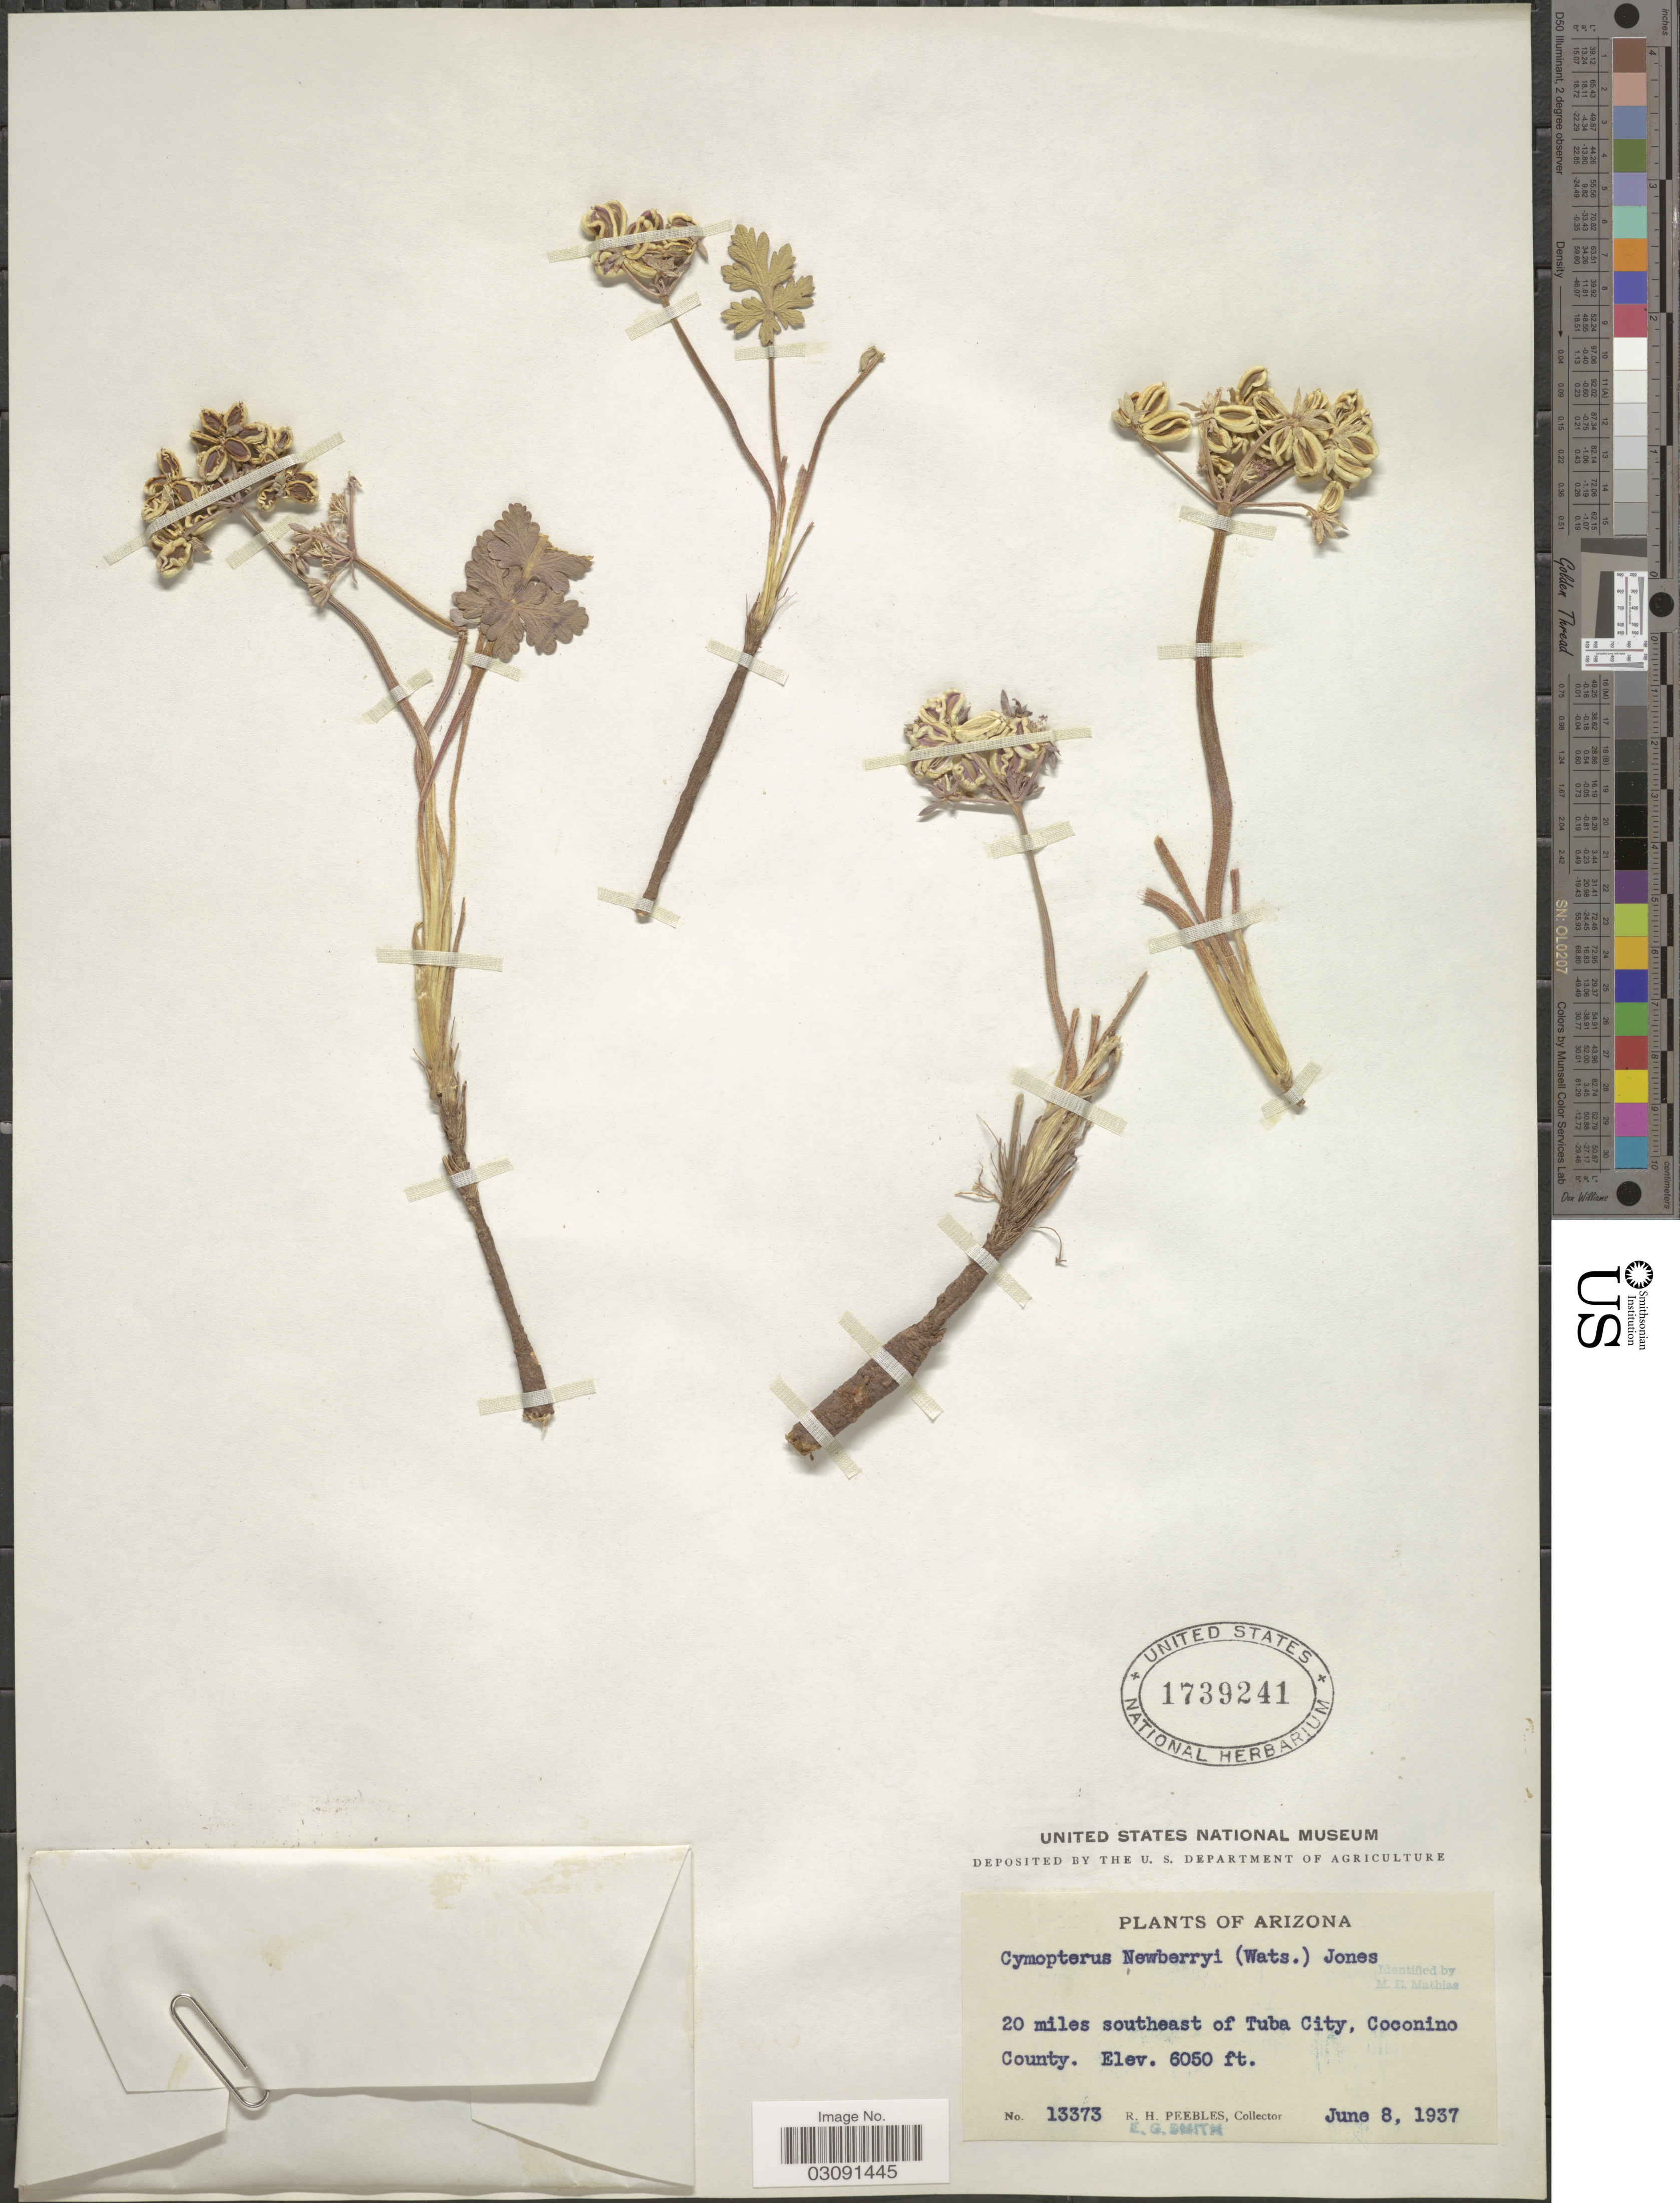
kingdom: Plantae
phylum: Tracheophyta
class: Magnoliopsida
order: Apiales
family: Apiaceae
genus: Cymopterus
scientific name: Cymopterus newberryi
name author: (S. Watson) M.E. Jones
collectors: R. H. Peebles & E. G. Smith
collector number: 13373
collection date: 1937-06-08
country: United States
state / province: Arizona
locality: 20 miles southeast of Tuba City, Coconino County.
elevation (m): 1844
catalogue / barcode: US 1739241